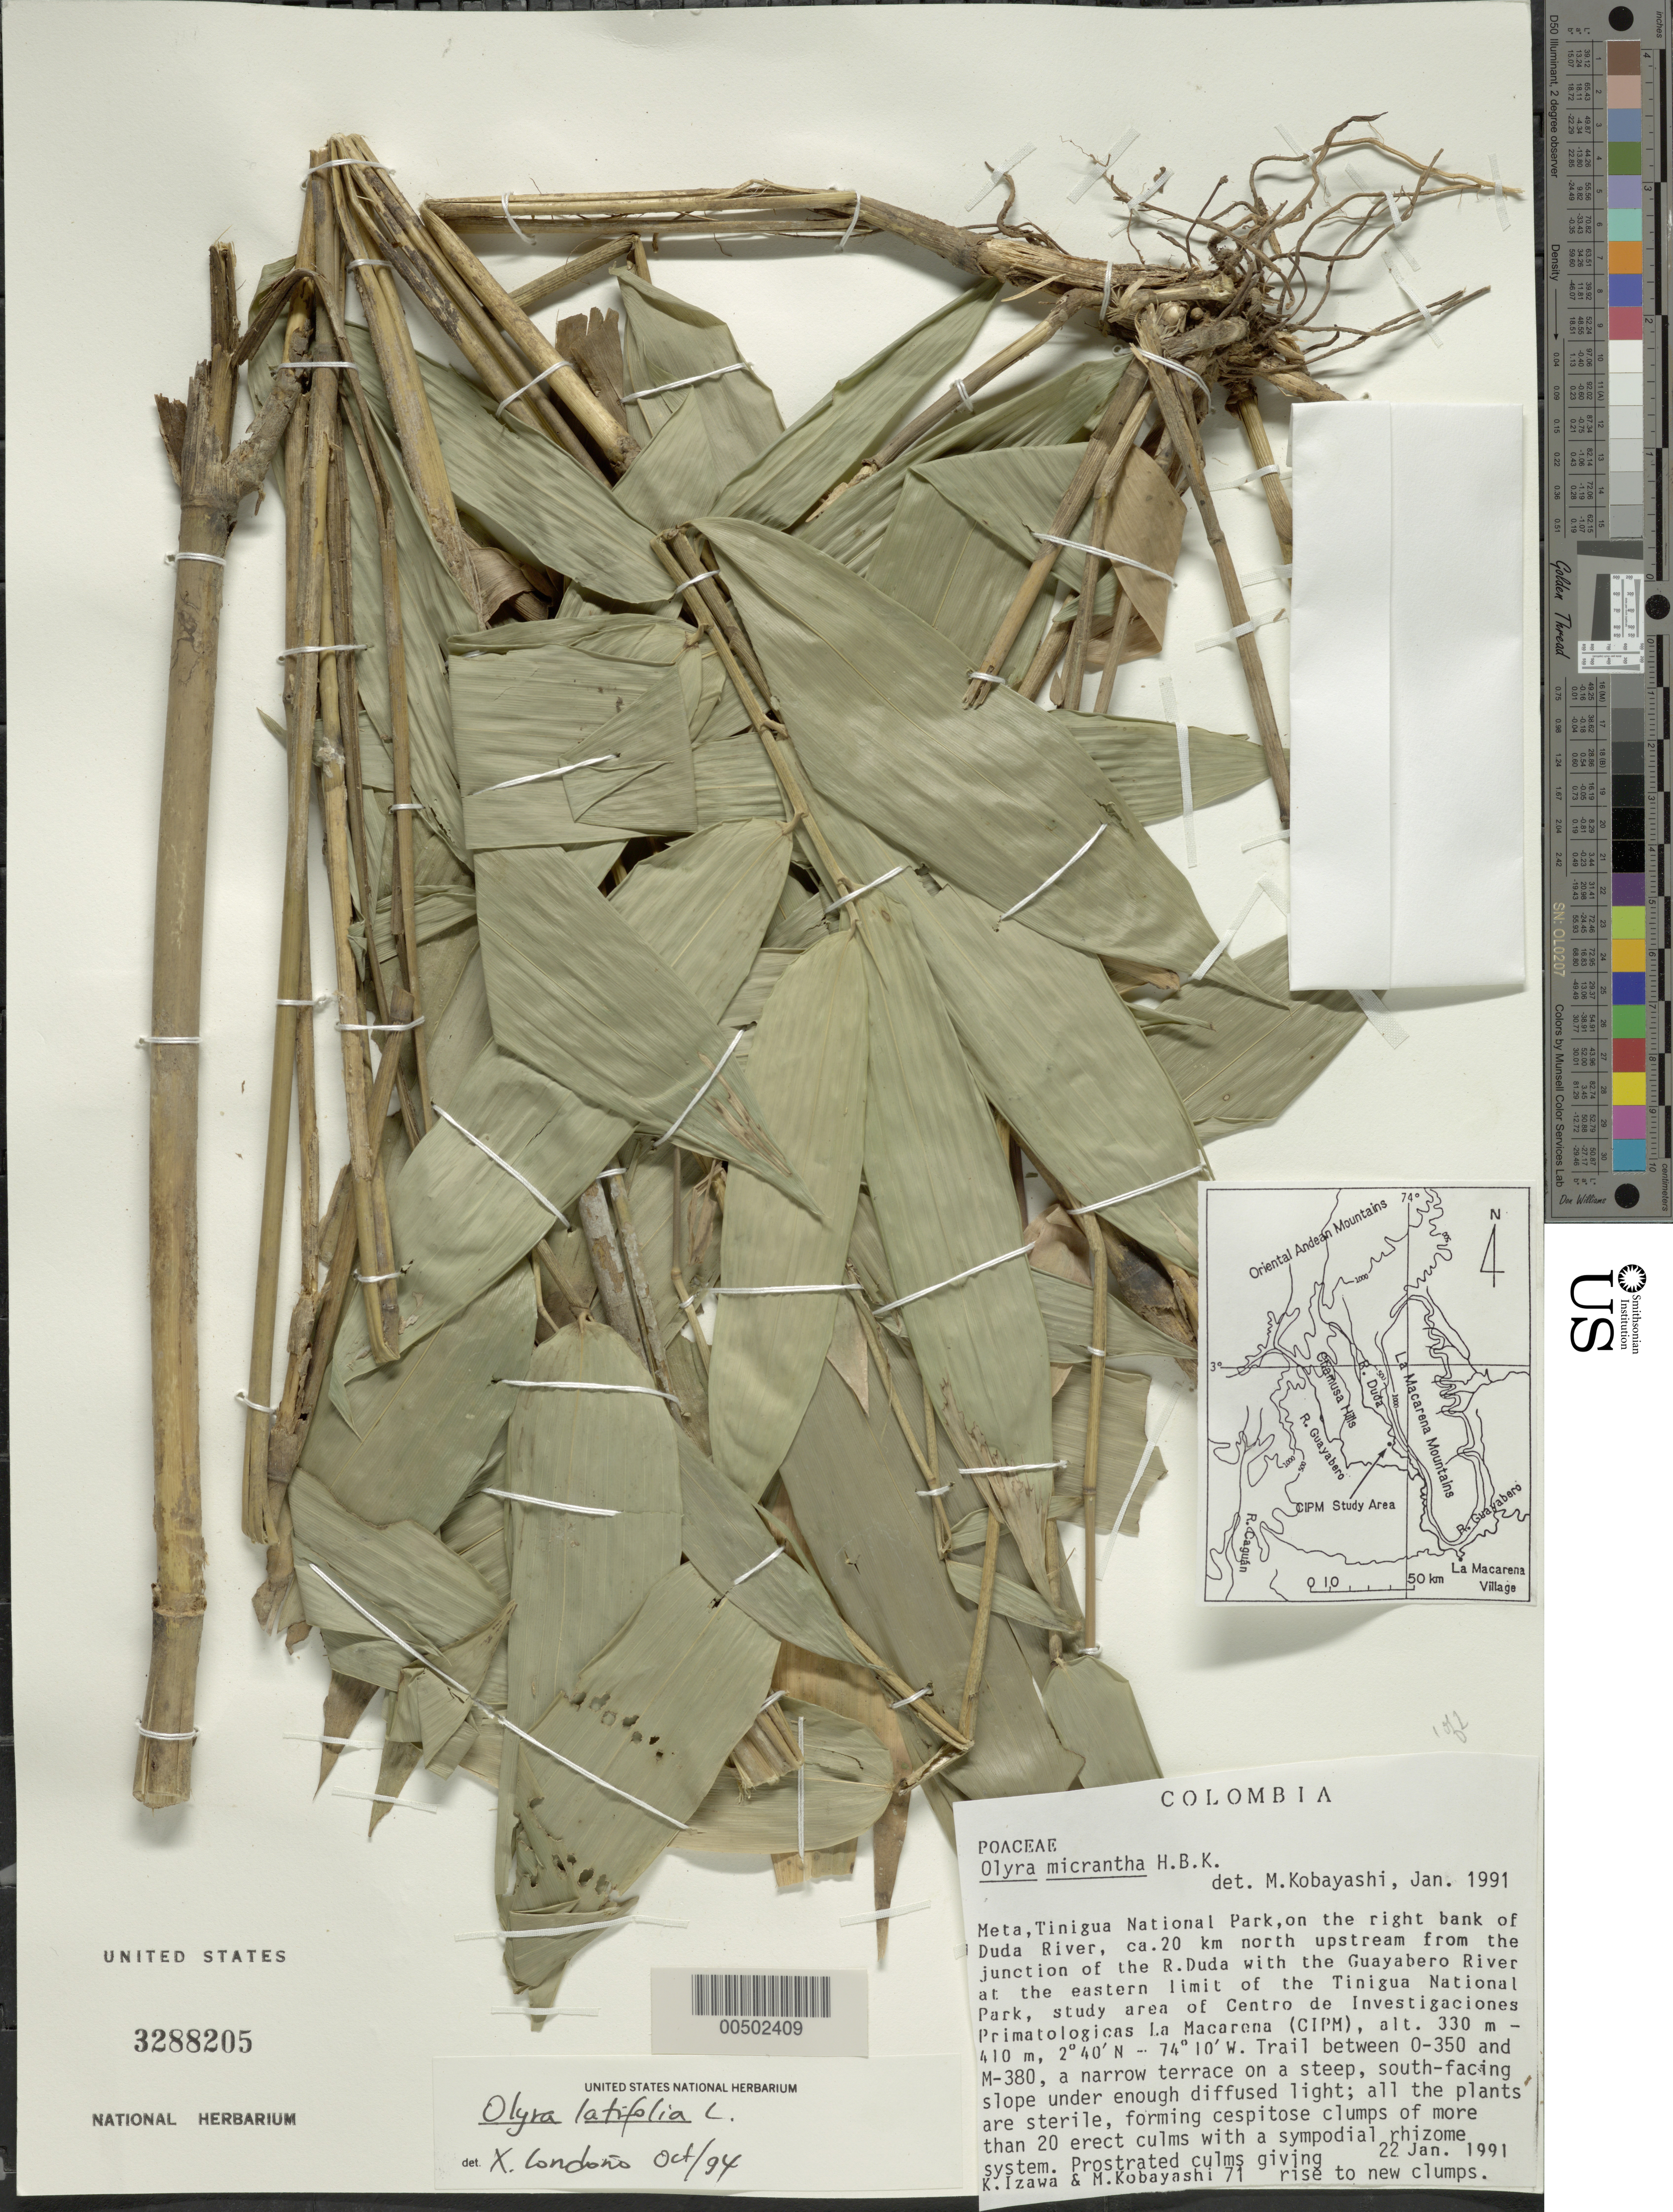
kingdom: Plantae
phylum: Tracheophyta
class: Liliopsida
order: Poales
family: Poaceae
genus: Olyra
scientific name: Olyra latifolia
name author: L.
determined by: Londoño, X., (TULV), Jardin Botanico "Juan Maria Cespedes"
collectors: K. Izawa & M. Kobayashi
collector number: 71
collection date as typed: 22 Jan 1991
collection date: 1991-01-22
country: Colombia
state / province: Meta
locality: Tinigua National Park, bank of Duda River, ca 20 km N of the junct. of Duda River and the Guyabero River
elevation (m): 330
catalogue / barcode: US 3288205